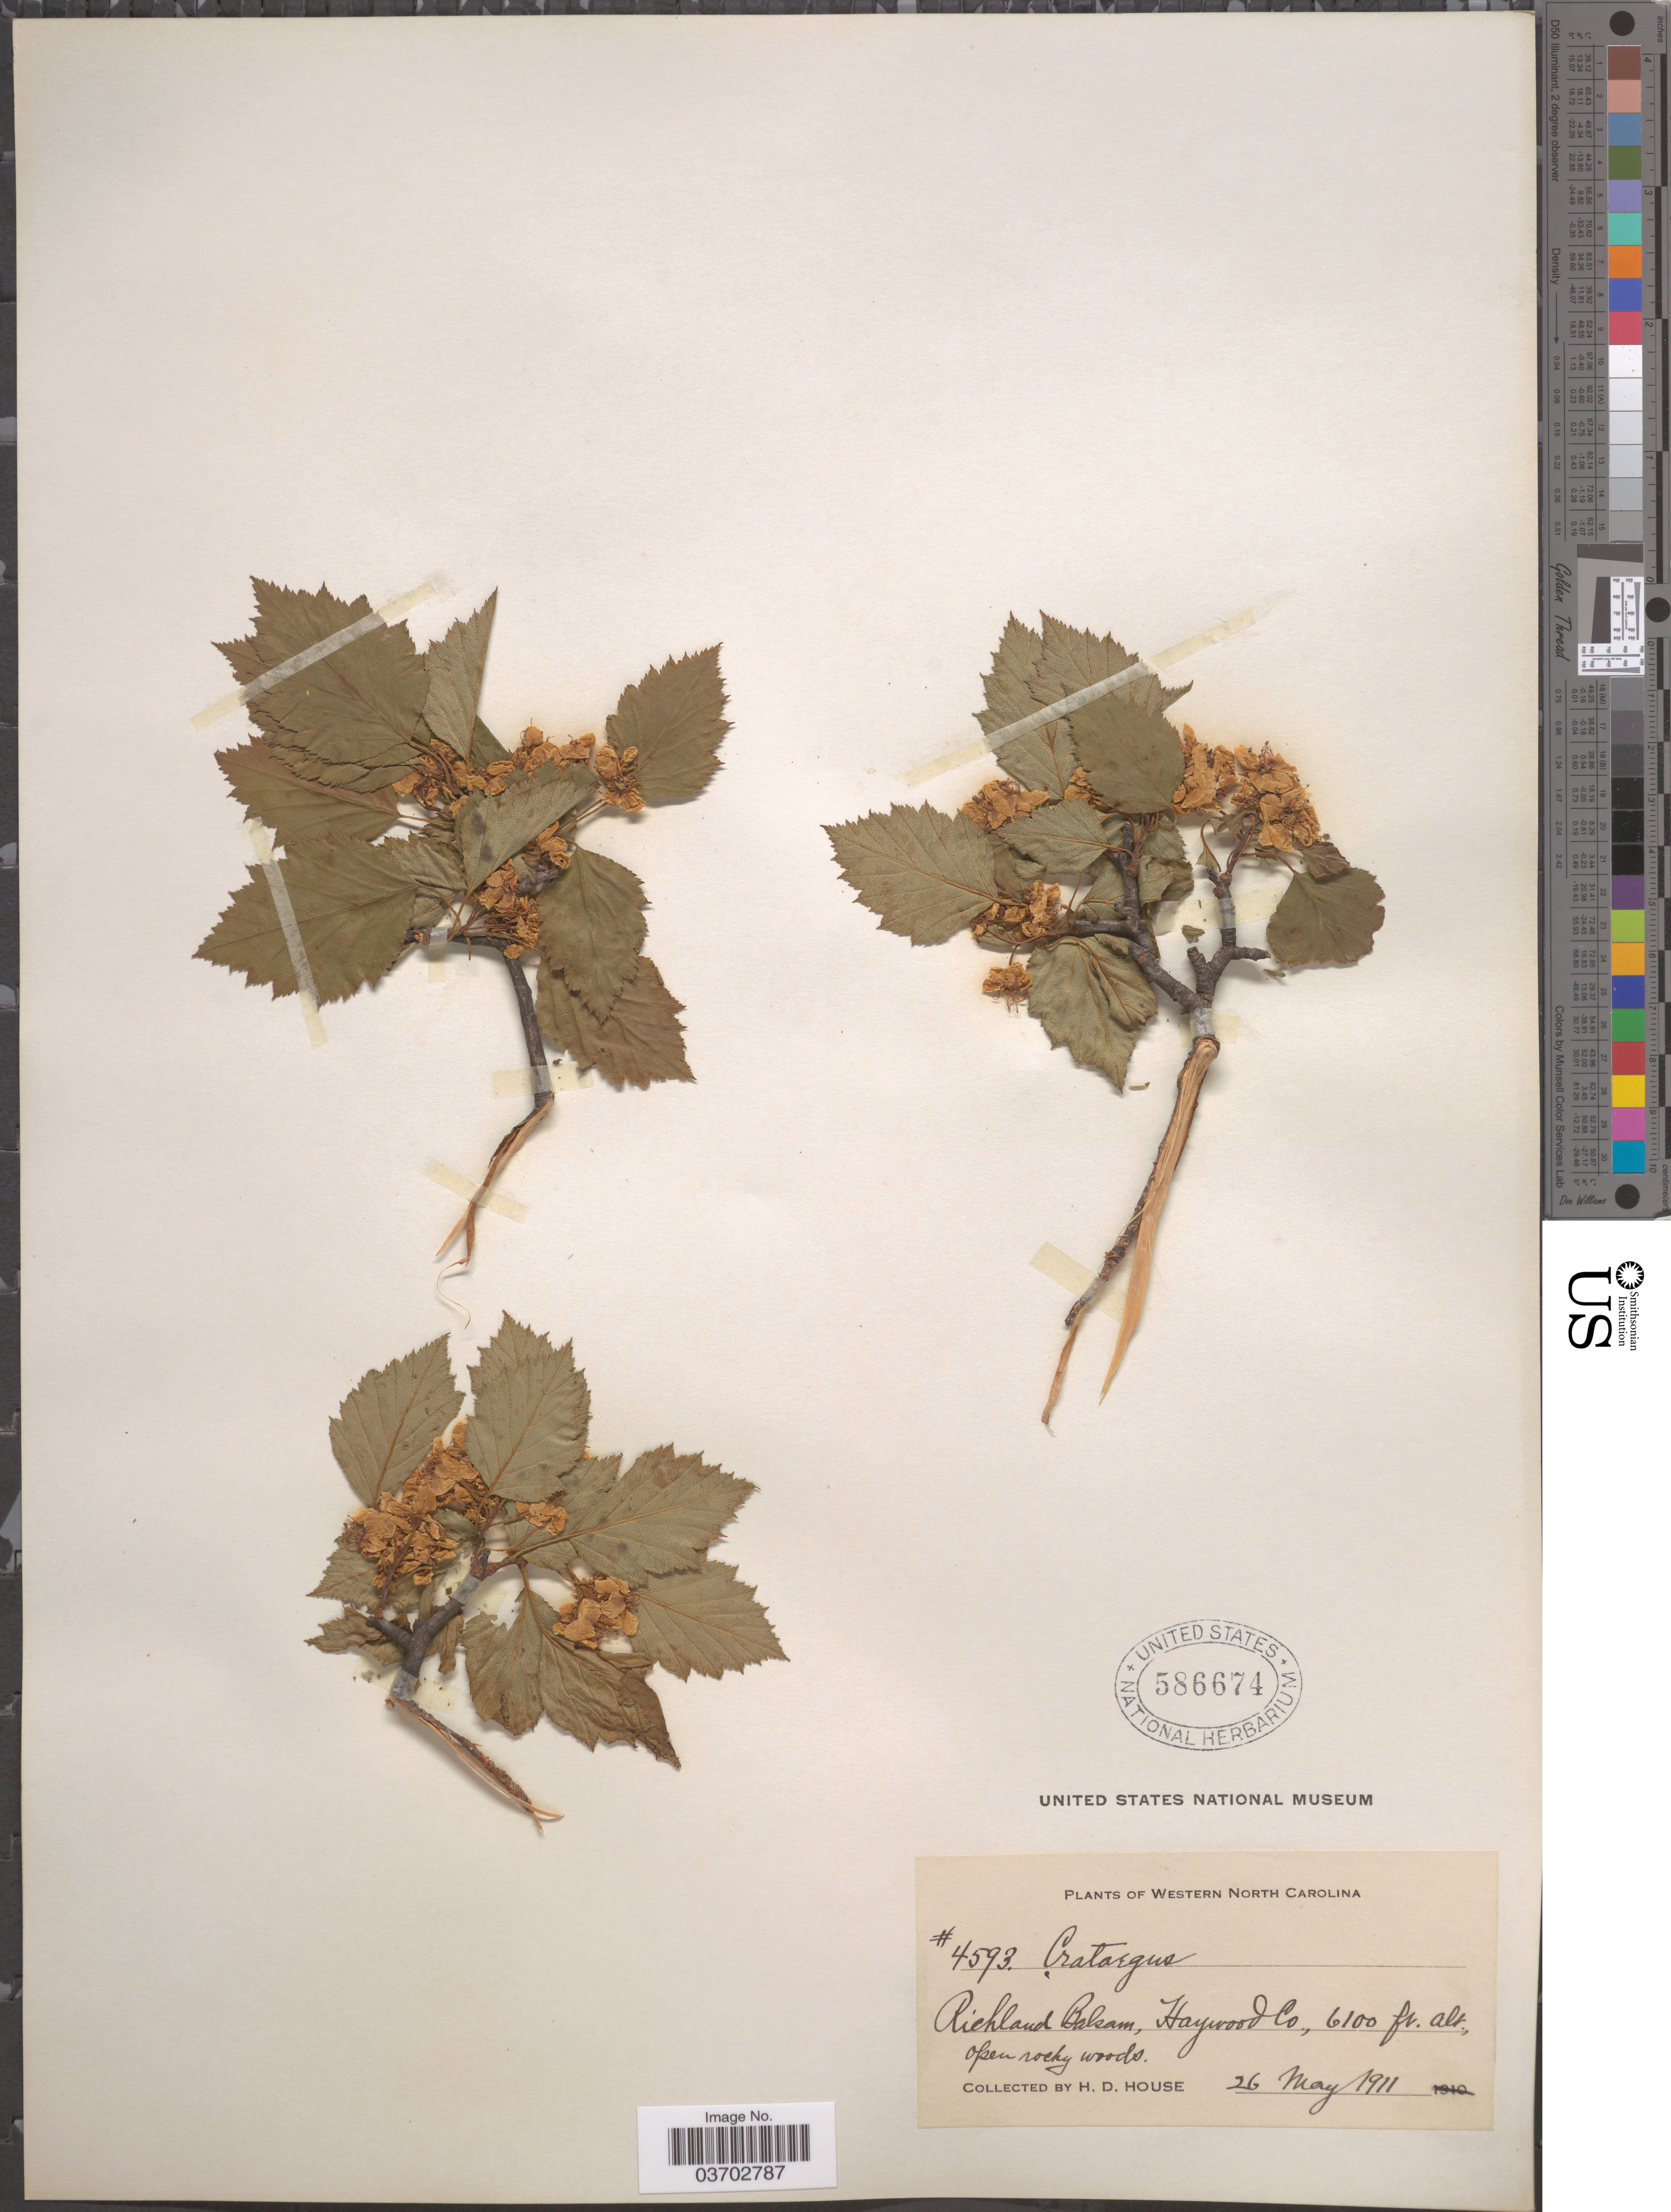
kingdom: Plantae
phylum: Tracheophyta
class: Magnoliopsida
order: Rosales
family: Rosaceae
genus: Crataegus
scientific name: Crataegus sp.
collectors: H. D. House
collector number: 4593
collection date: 1911-05-26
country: United States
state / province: North Carolina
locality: Western North Carolina. Richland Balsam, Haywood Co.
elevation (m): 1859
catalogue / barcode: US 586674